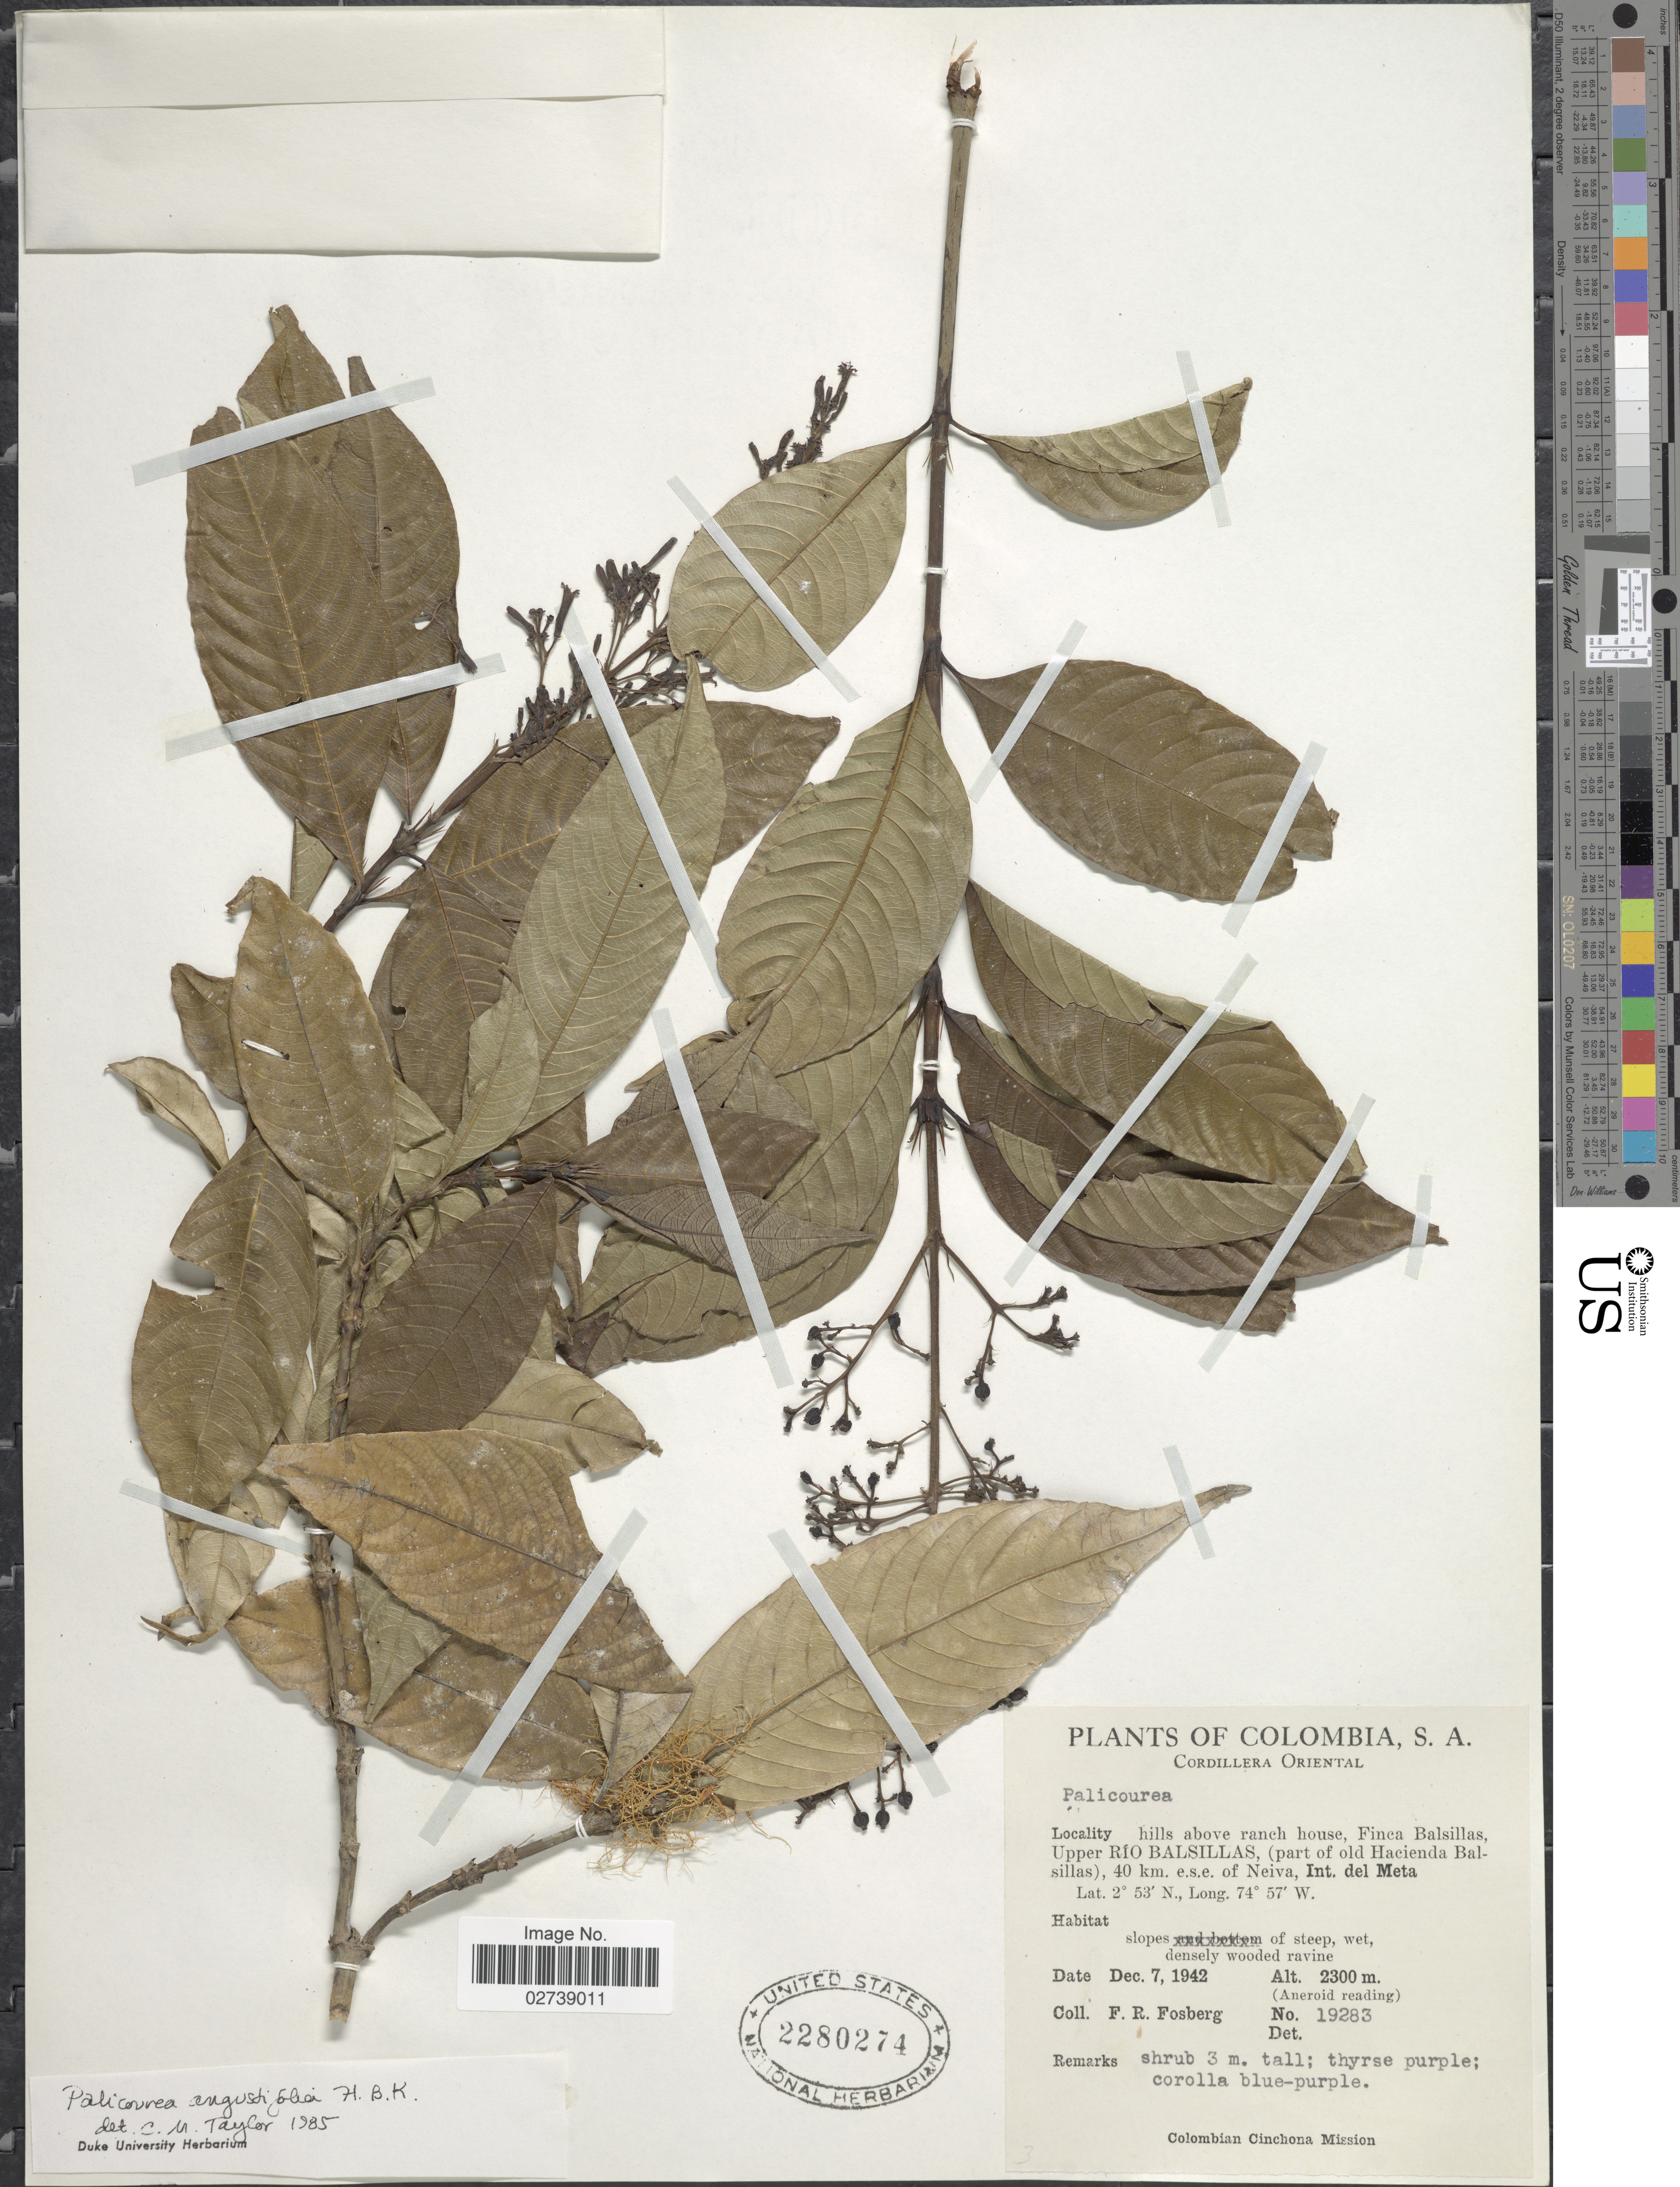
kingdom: Plantae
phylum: Tracheophyta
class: Magnoliopsida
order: Gentianales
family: Rubiaceae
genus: Palicourea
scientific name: Palicourea angustifolia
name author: Kunth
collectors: F. R. Fosberg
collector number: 19283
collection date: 1942-12-07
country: Colombia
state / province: Meta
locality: Cordillera Oriental, hills above ranch house, Finca Balsillas Upper Rio Balsillas ( part of old Hacienda Balsillas), 40 km e.s.e. of Neiva, Int. del Meta.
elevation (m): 2300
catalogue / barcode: US 2280274